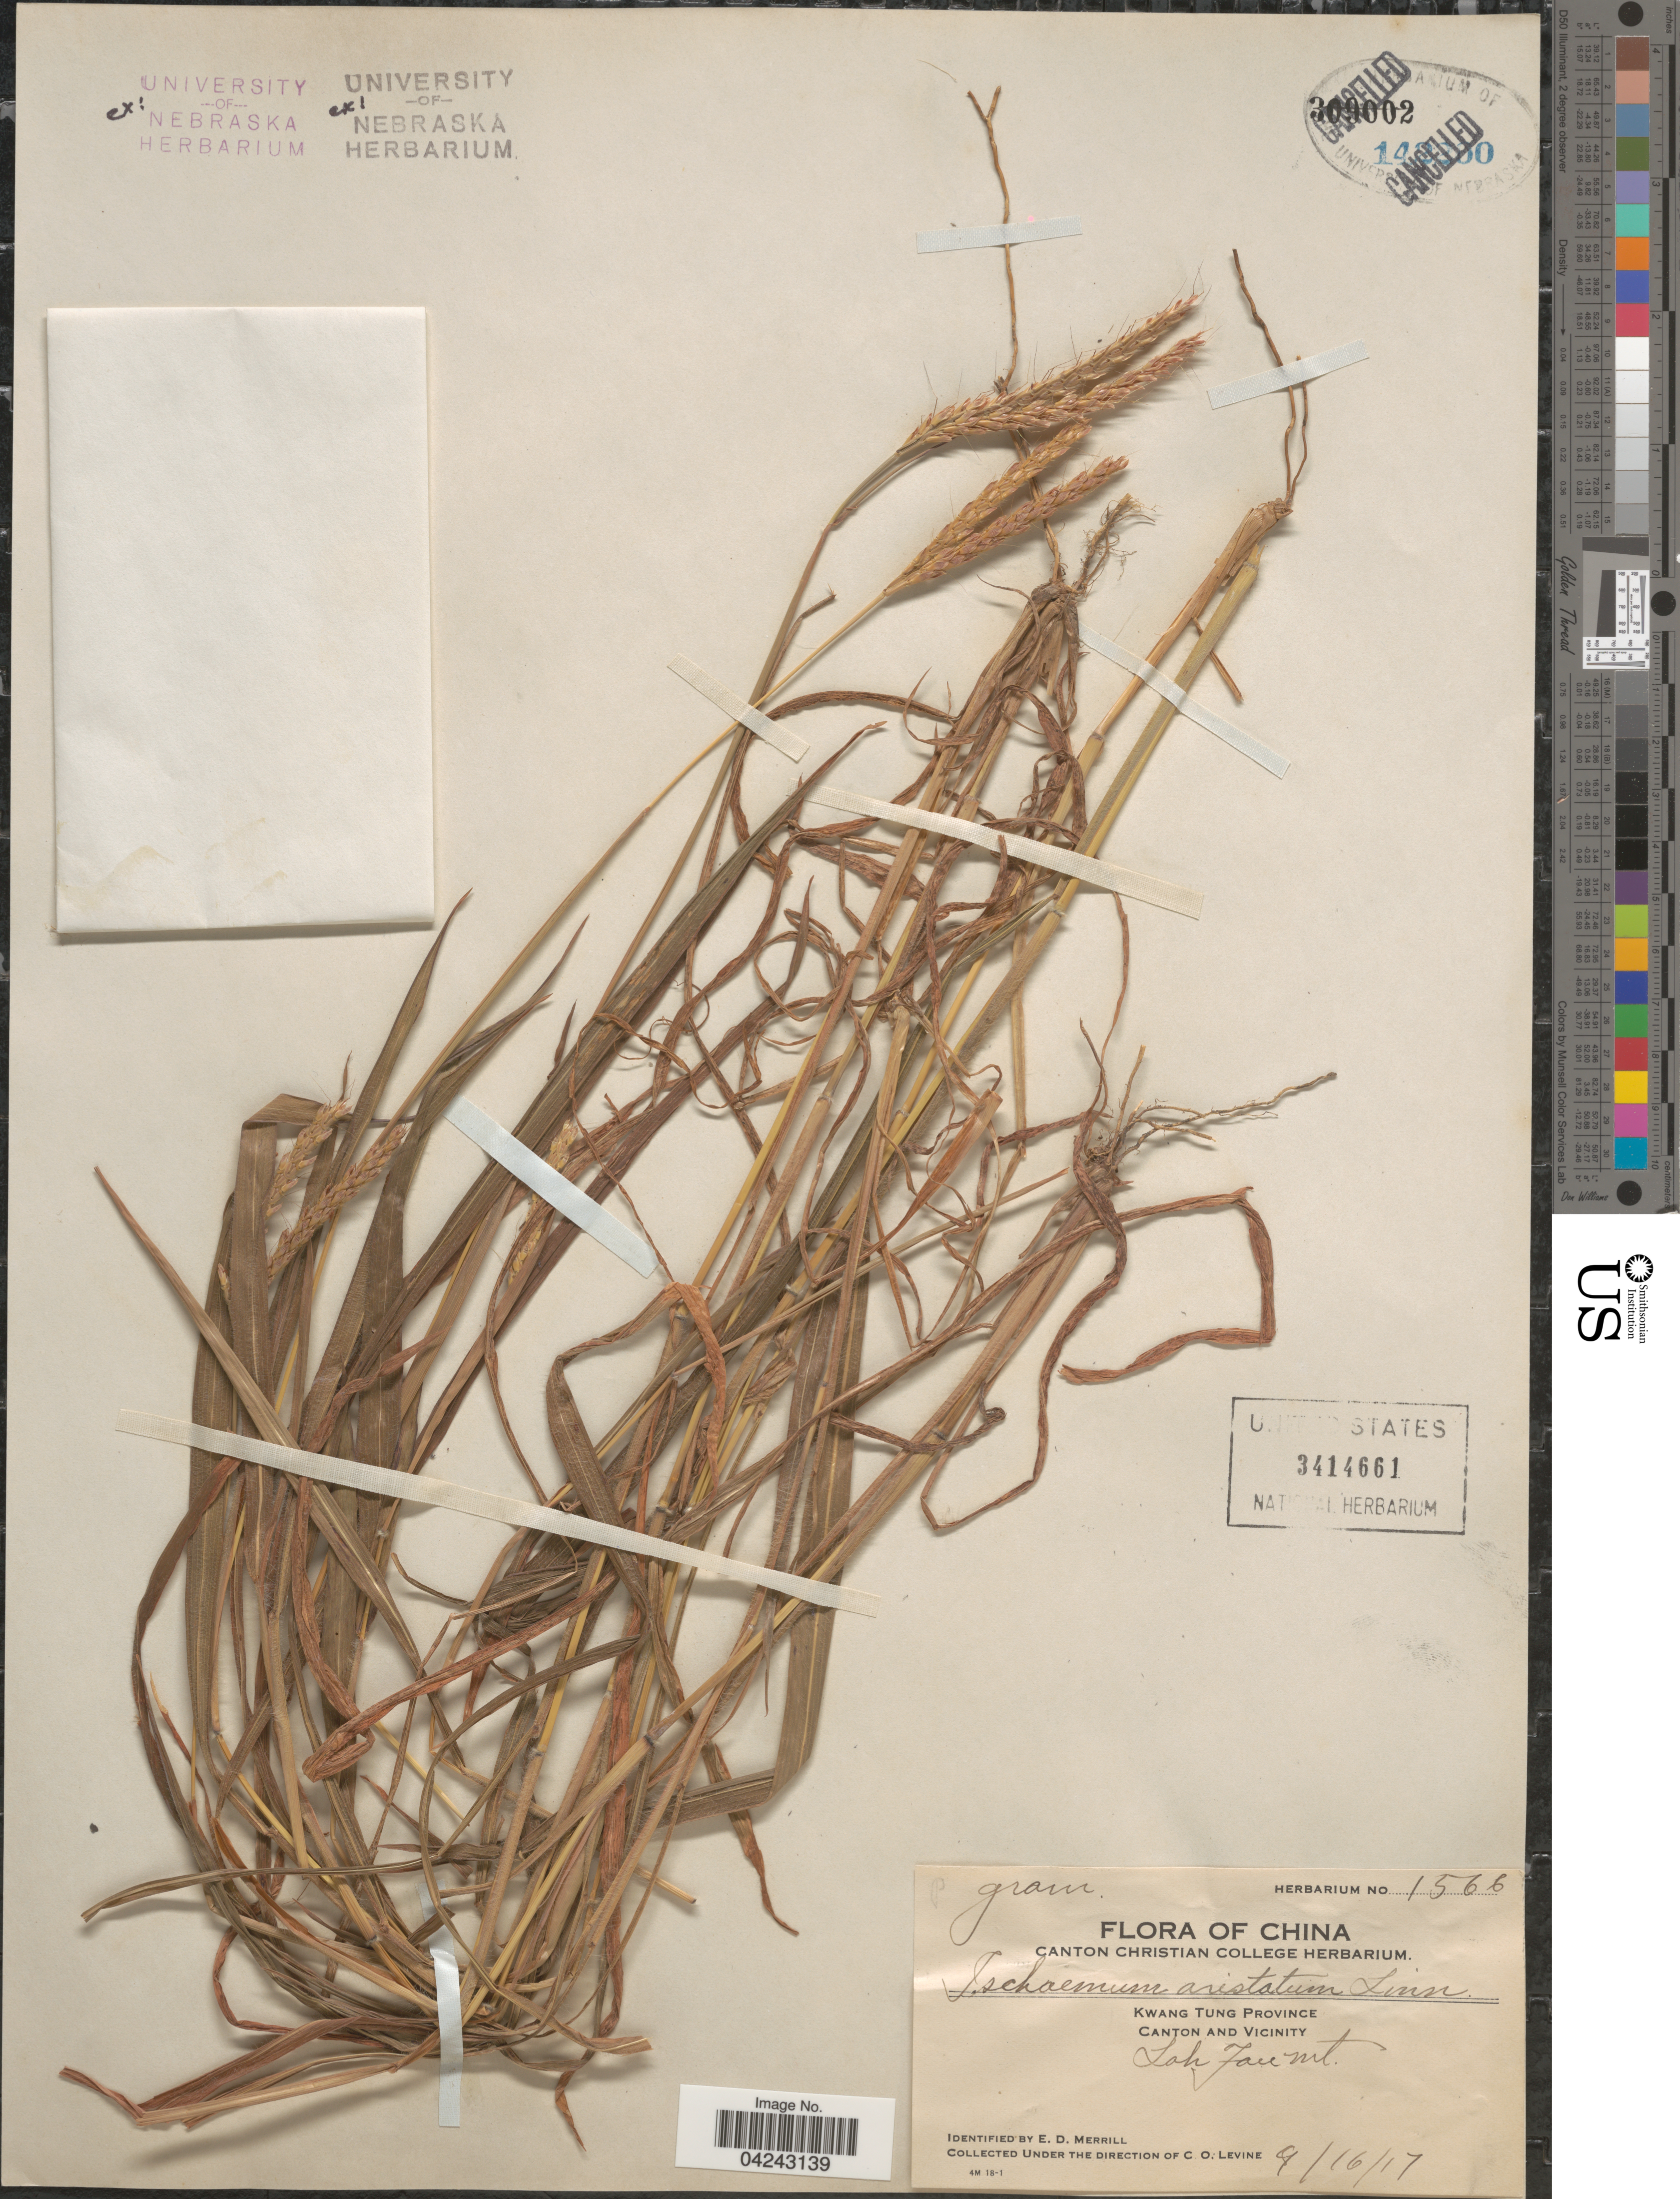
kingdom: Plantae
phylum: Tracheophyta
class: Liliopsida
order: Poales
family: Poaceae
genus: Ischaemum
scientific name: Ischaemum aristatum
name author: L.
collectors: E. D. Merrill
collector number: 1566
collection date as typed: Transcribed d/m/y: 16/9/17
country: China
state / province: Guangdong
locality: Kwang Tung Province. Canton and Vicinity. Loh Fau Mt.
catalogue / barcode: US 3414661